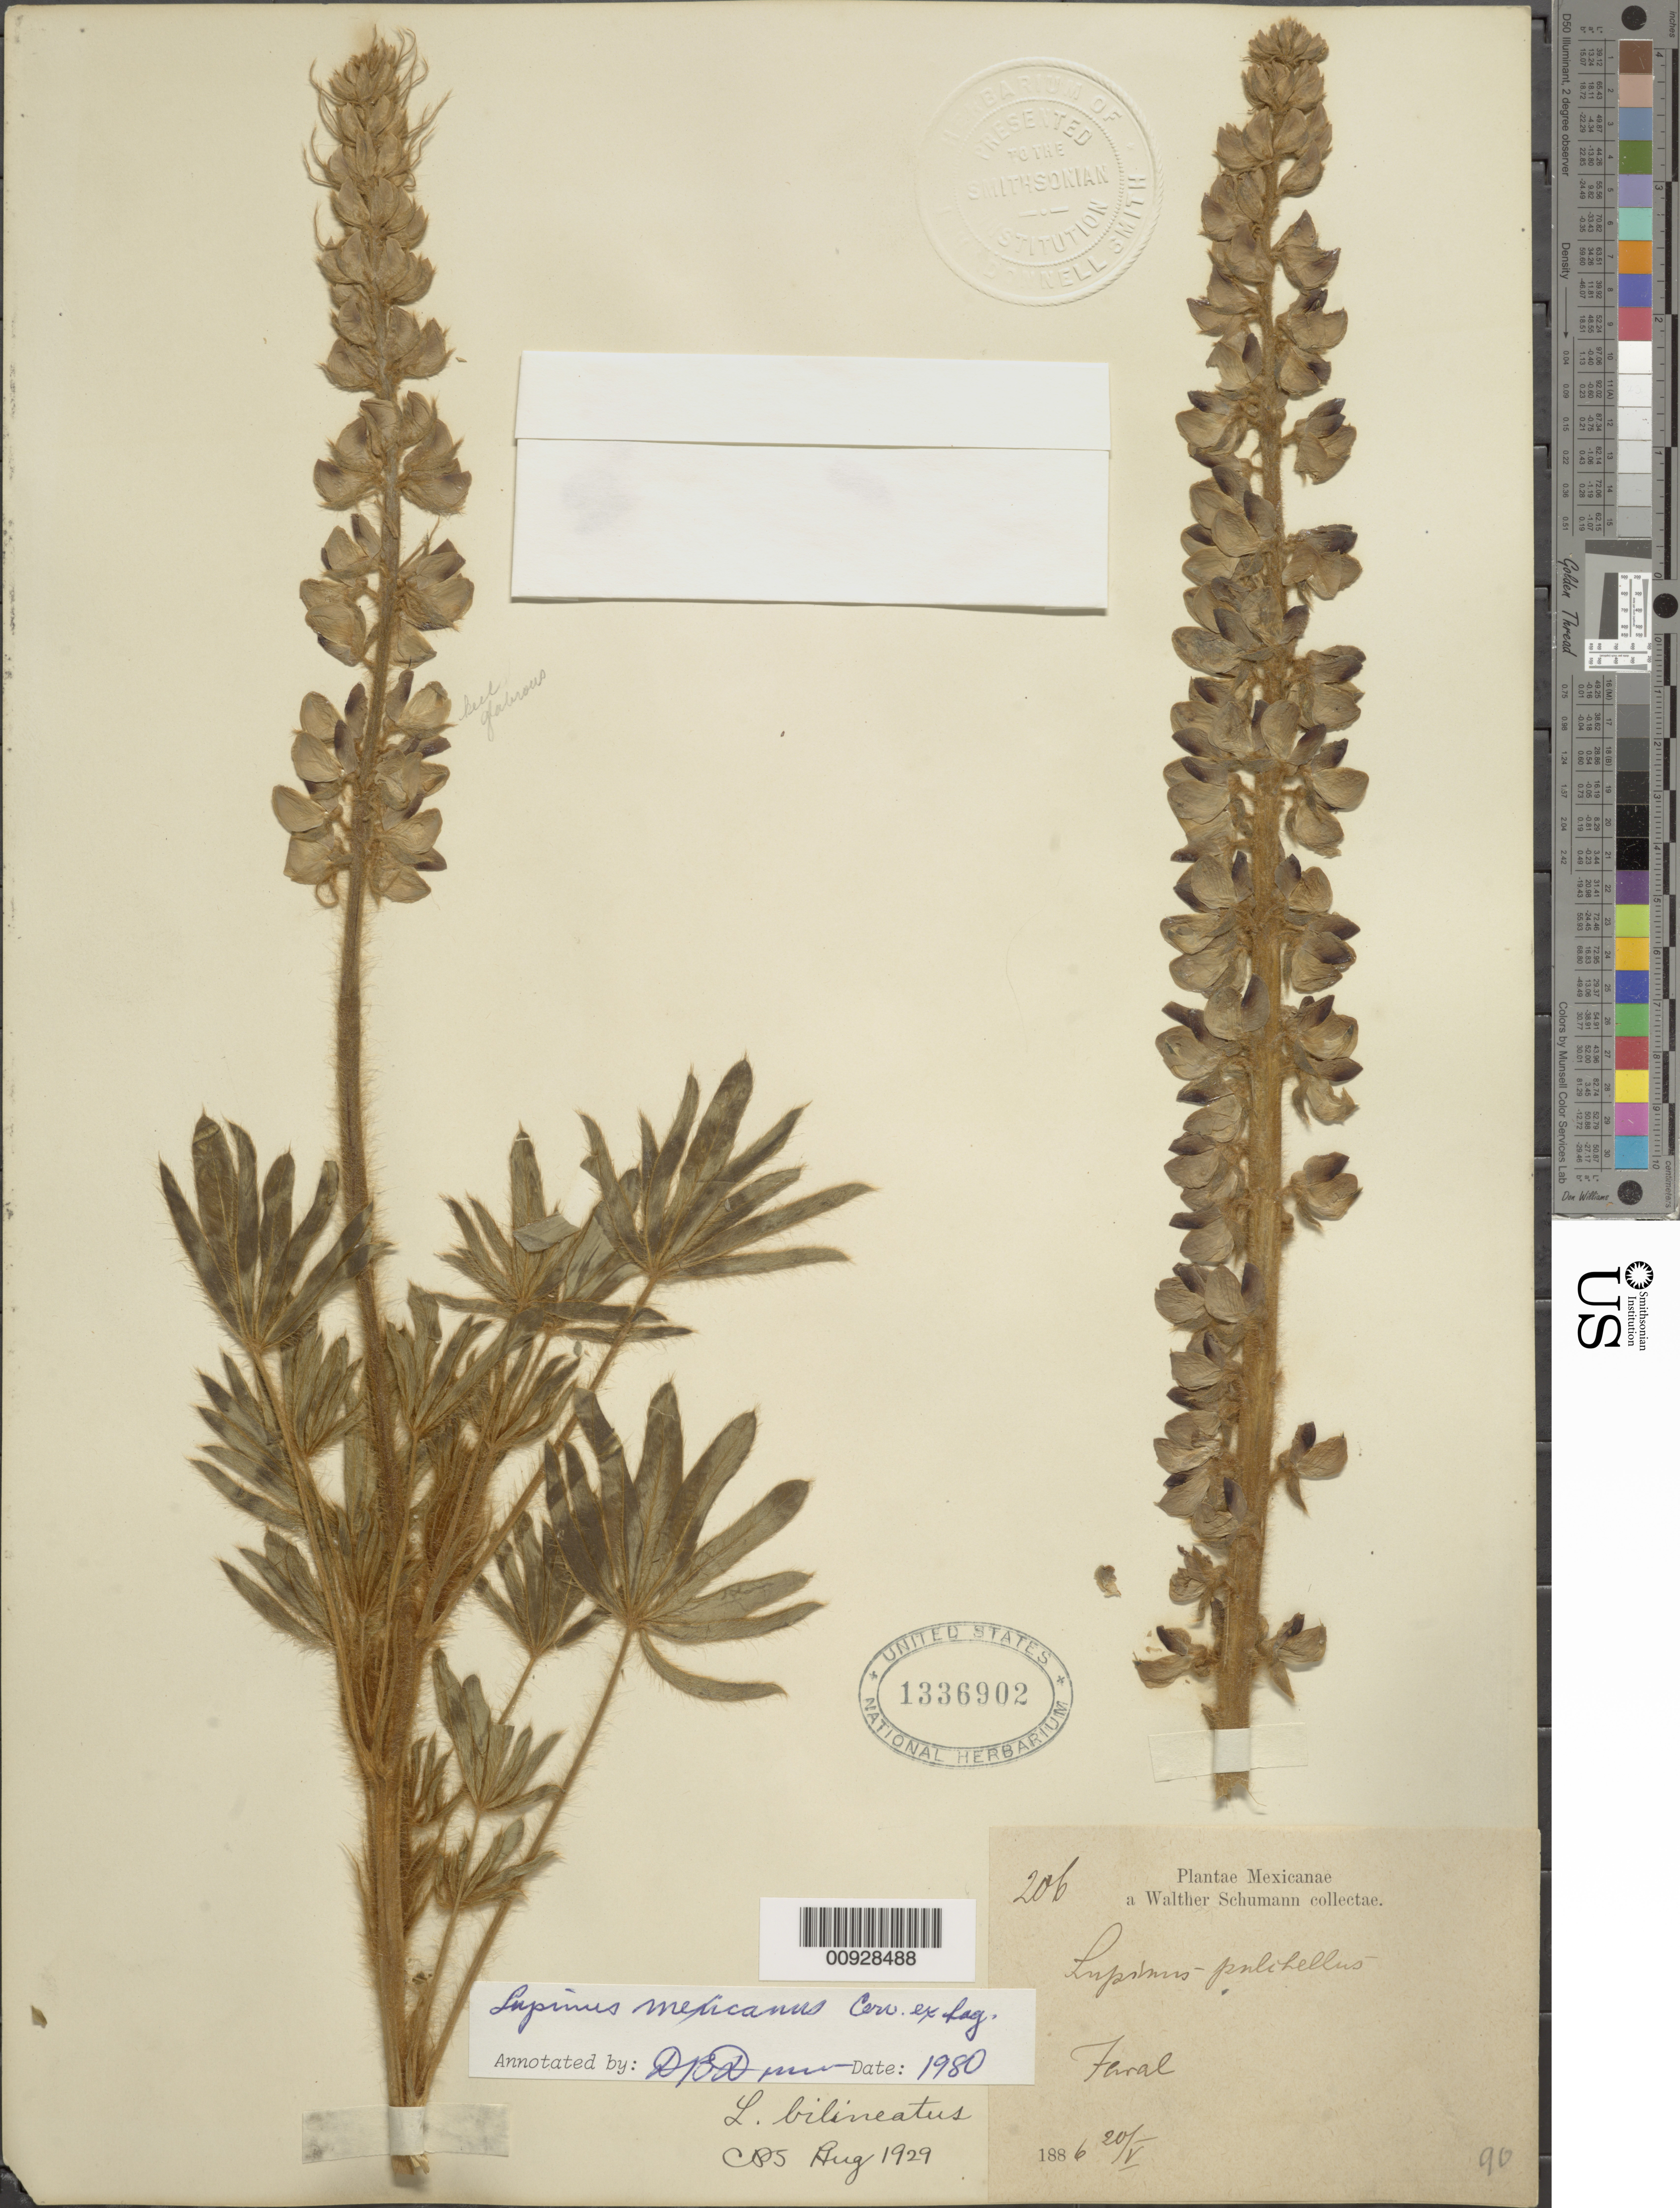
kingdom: Plantae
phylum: Tracheophyta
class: Magnoliopsida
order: Fabales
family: Fabaceae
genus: Lupinus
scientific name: Lupinus mexicanus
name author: Cerv. ex Lag.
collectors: W. Schumann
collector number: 206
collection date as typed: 20 May 1886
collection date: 1886-05-20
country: Mexico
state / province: Guanajuato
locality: Jaral.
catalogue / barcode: US 1336902